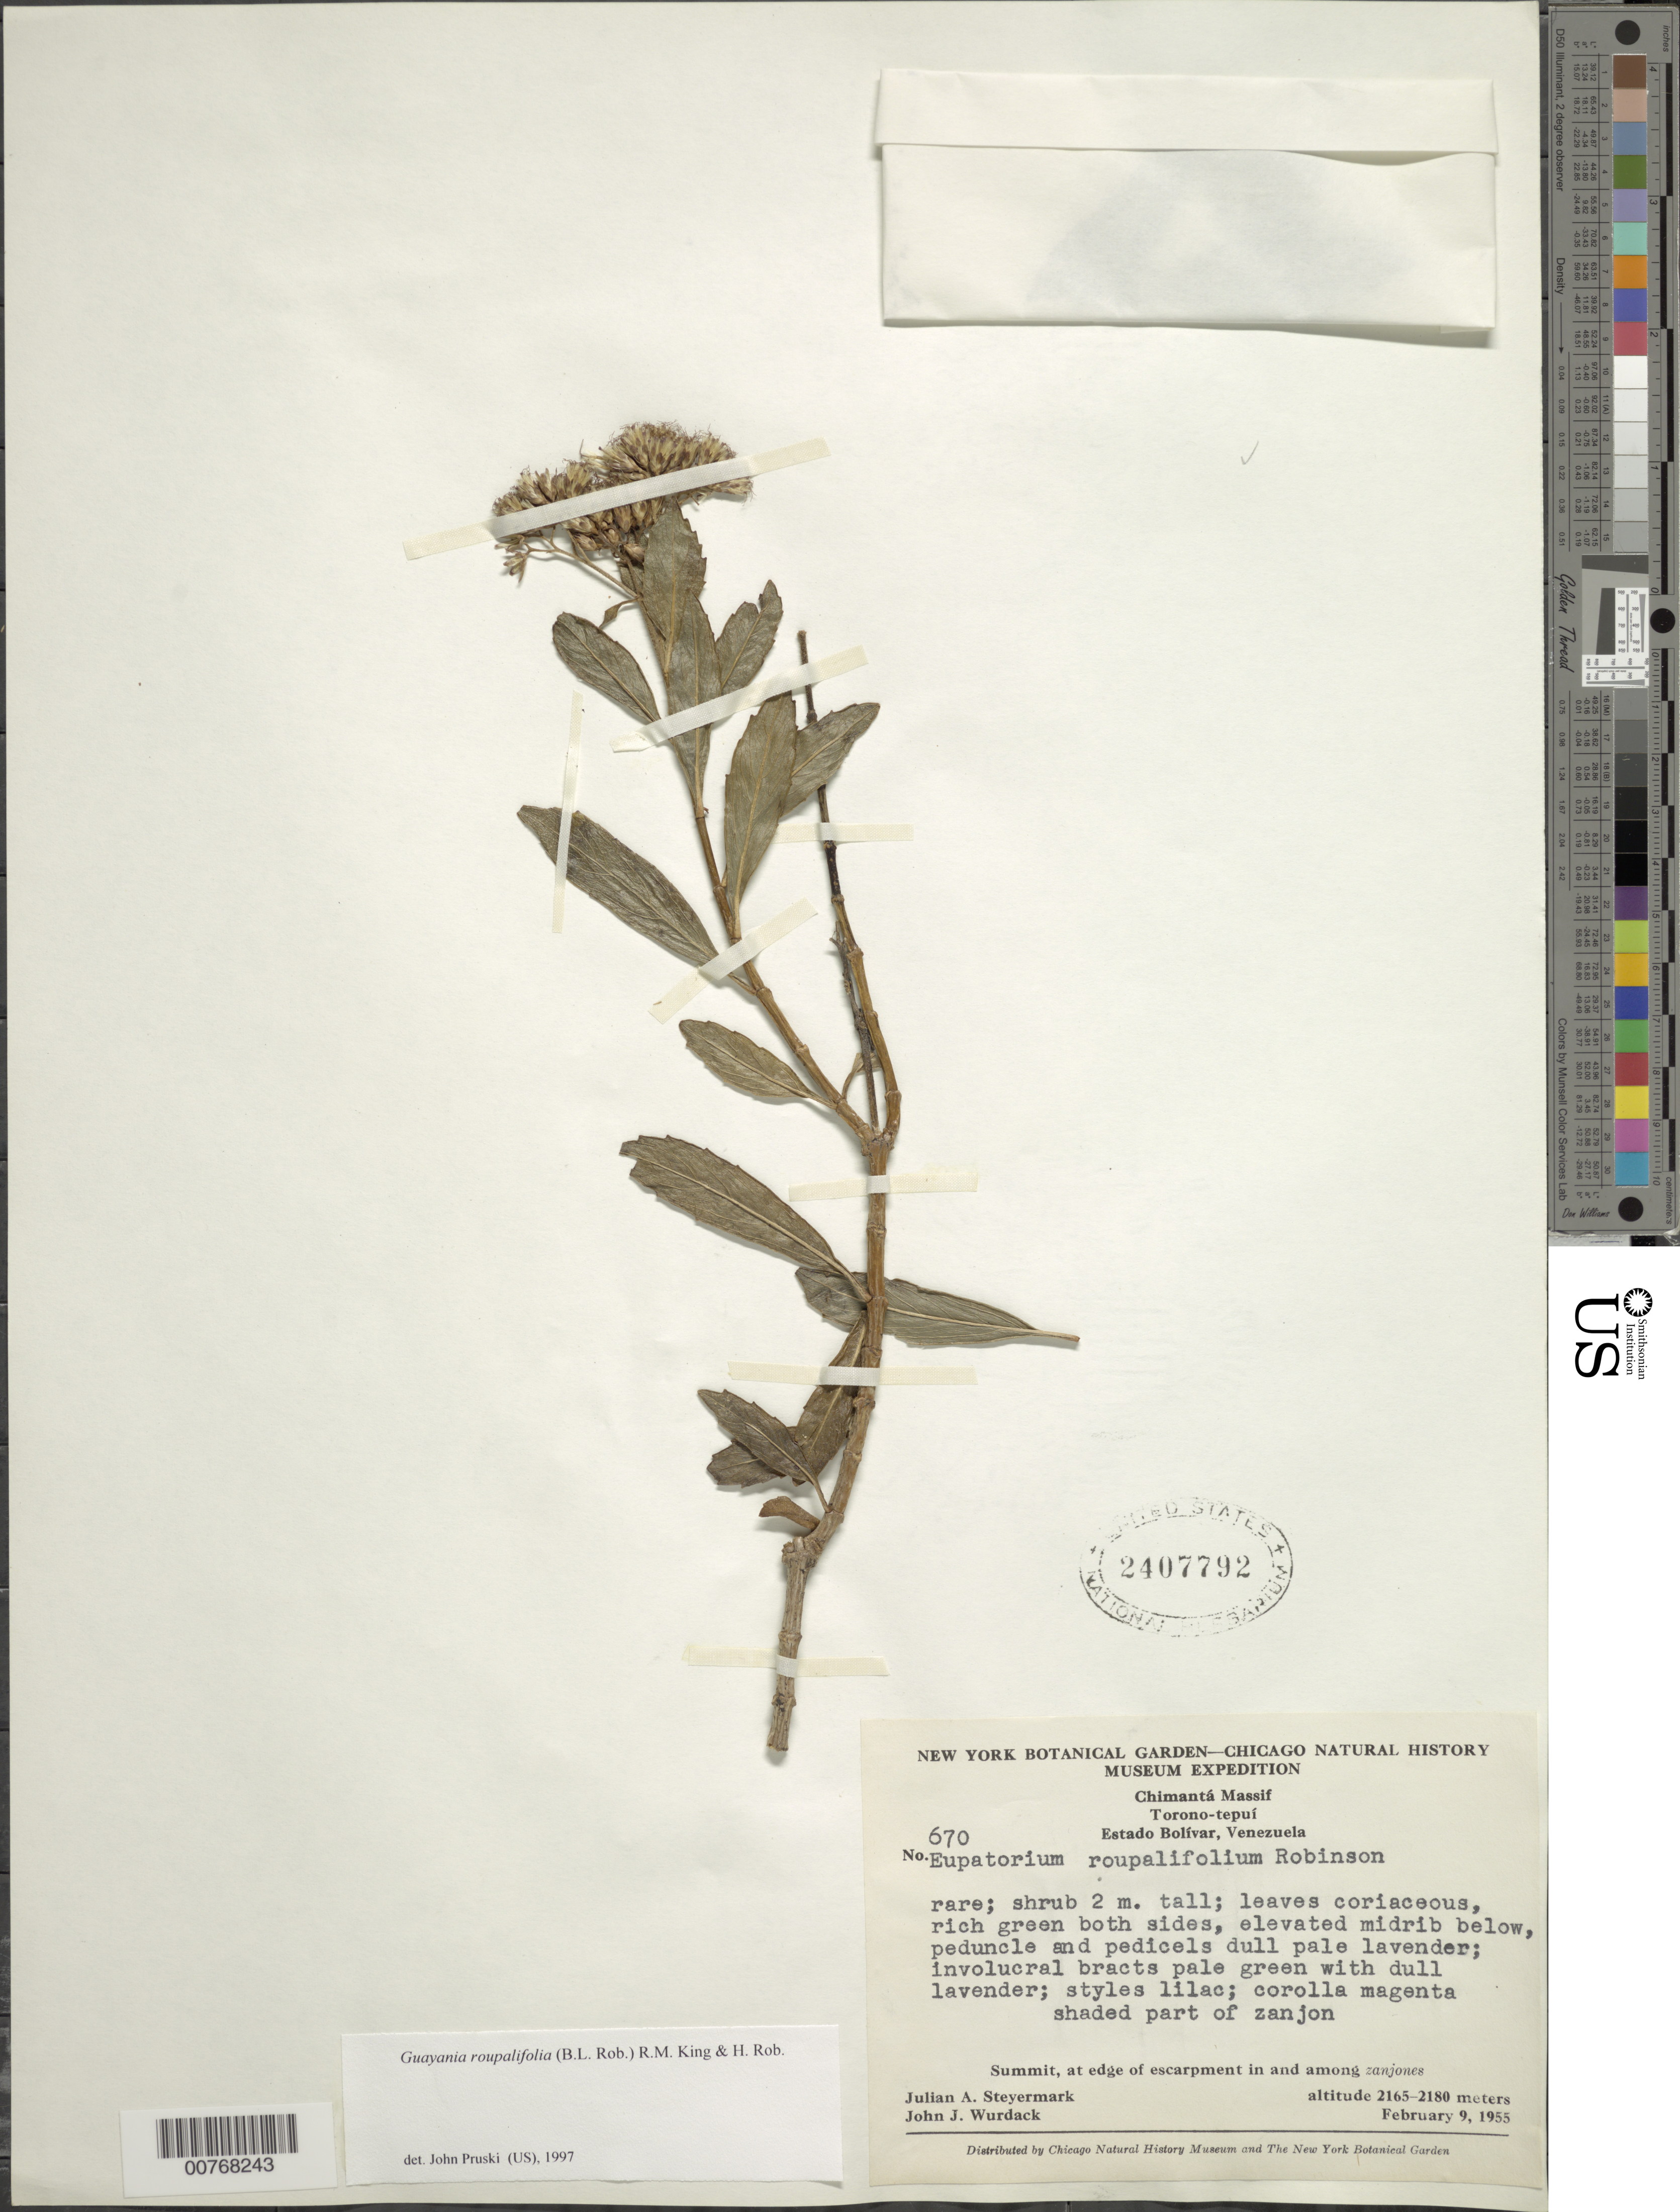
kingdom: Plantae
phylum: Tracheophyta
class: Magnoliopsida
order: Asterales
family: Asteraceae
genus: Guayania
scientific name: Guayania roupalifolia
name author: (B.L. Rob.) R.M. King & H. Rob.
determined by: Pruski, J. F.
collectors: J. Steyermark & J. J. Wurdack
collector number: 55 670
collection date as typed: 9-Feb-55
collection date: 1955-02-09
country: Venezuela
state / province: Bolívar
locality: Chimantá Massif, Torono-tepuí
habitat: Edge of escarpment in and among zanjones, shaded part of zanjon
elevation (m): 2165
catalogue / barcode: US 2407792